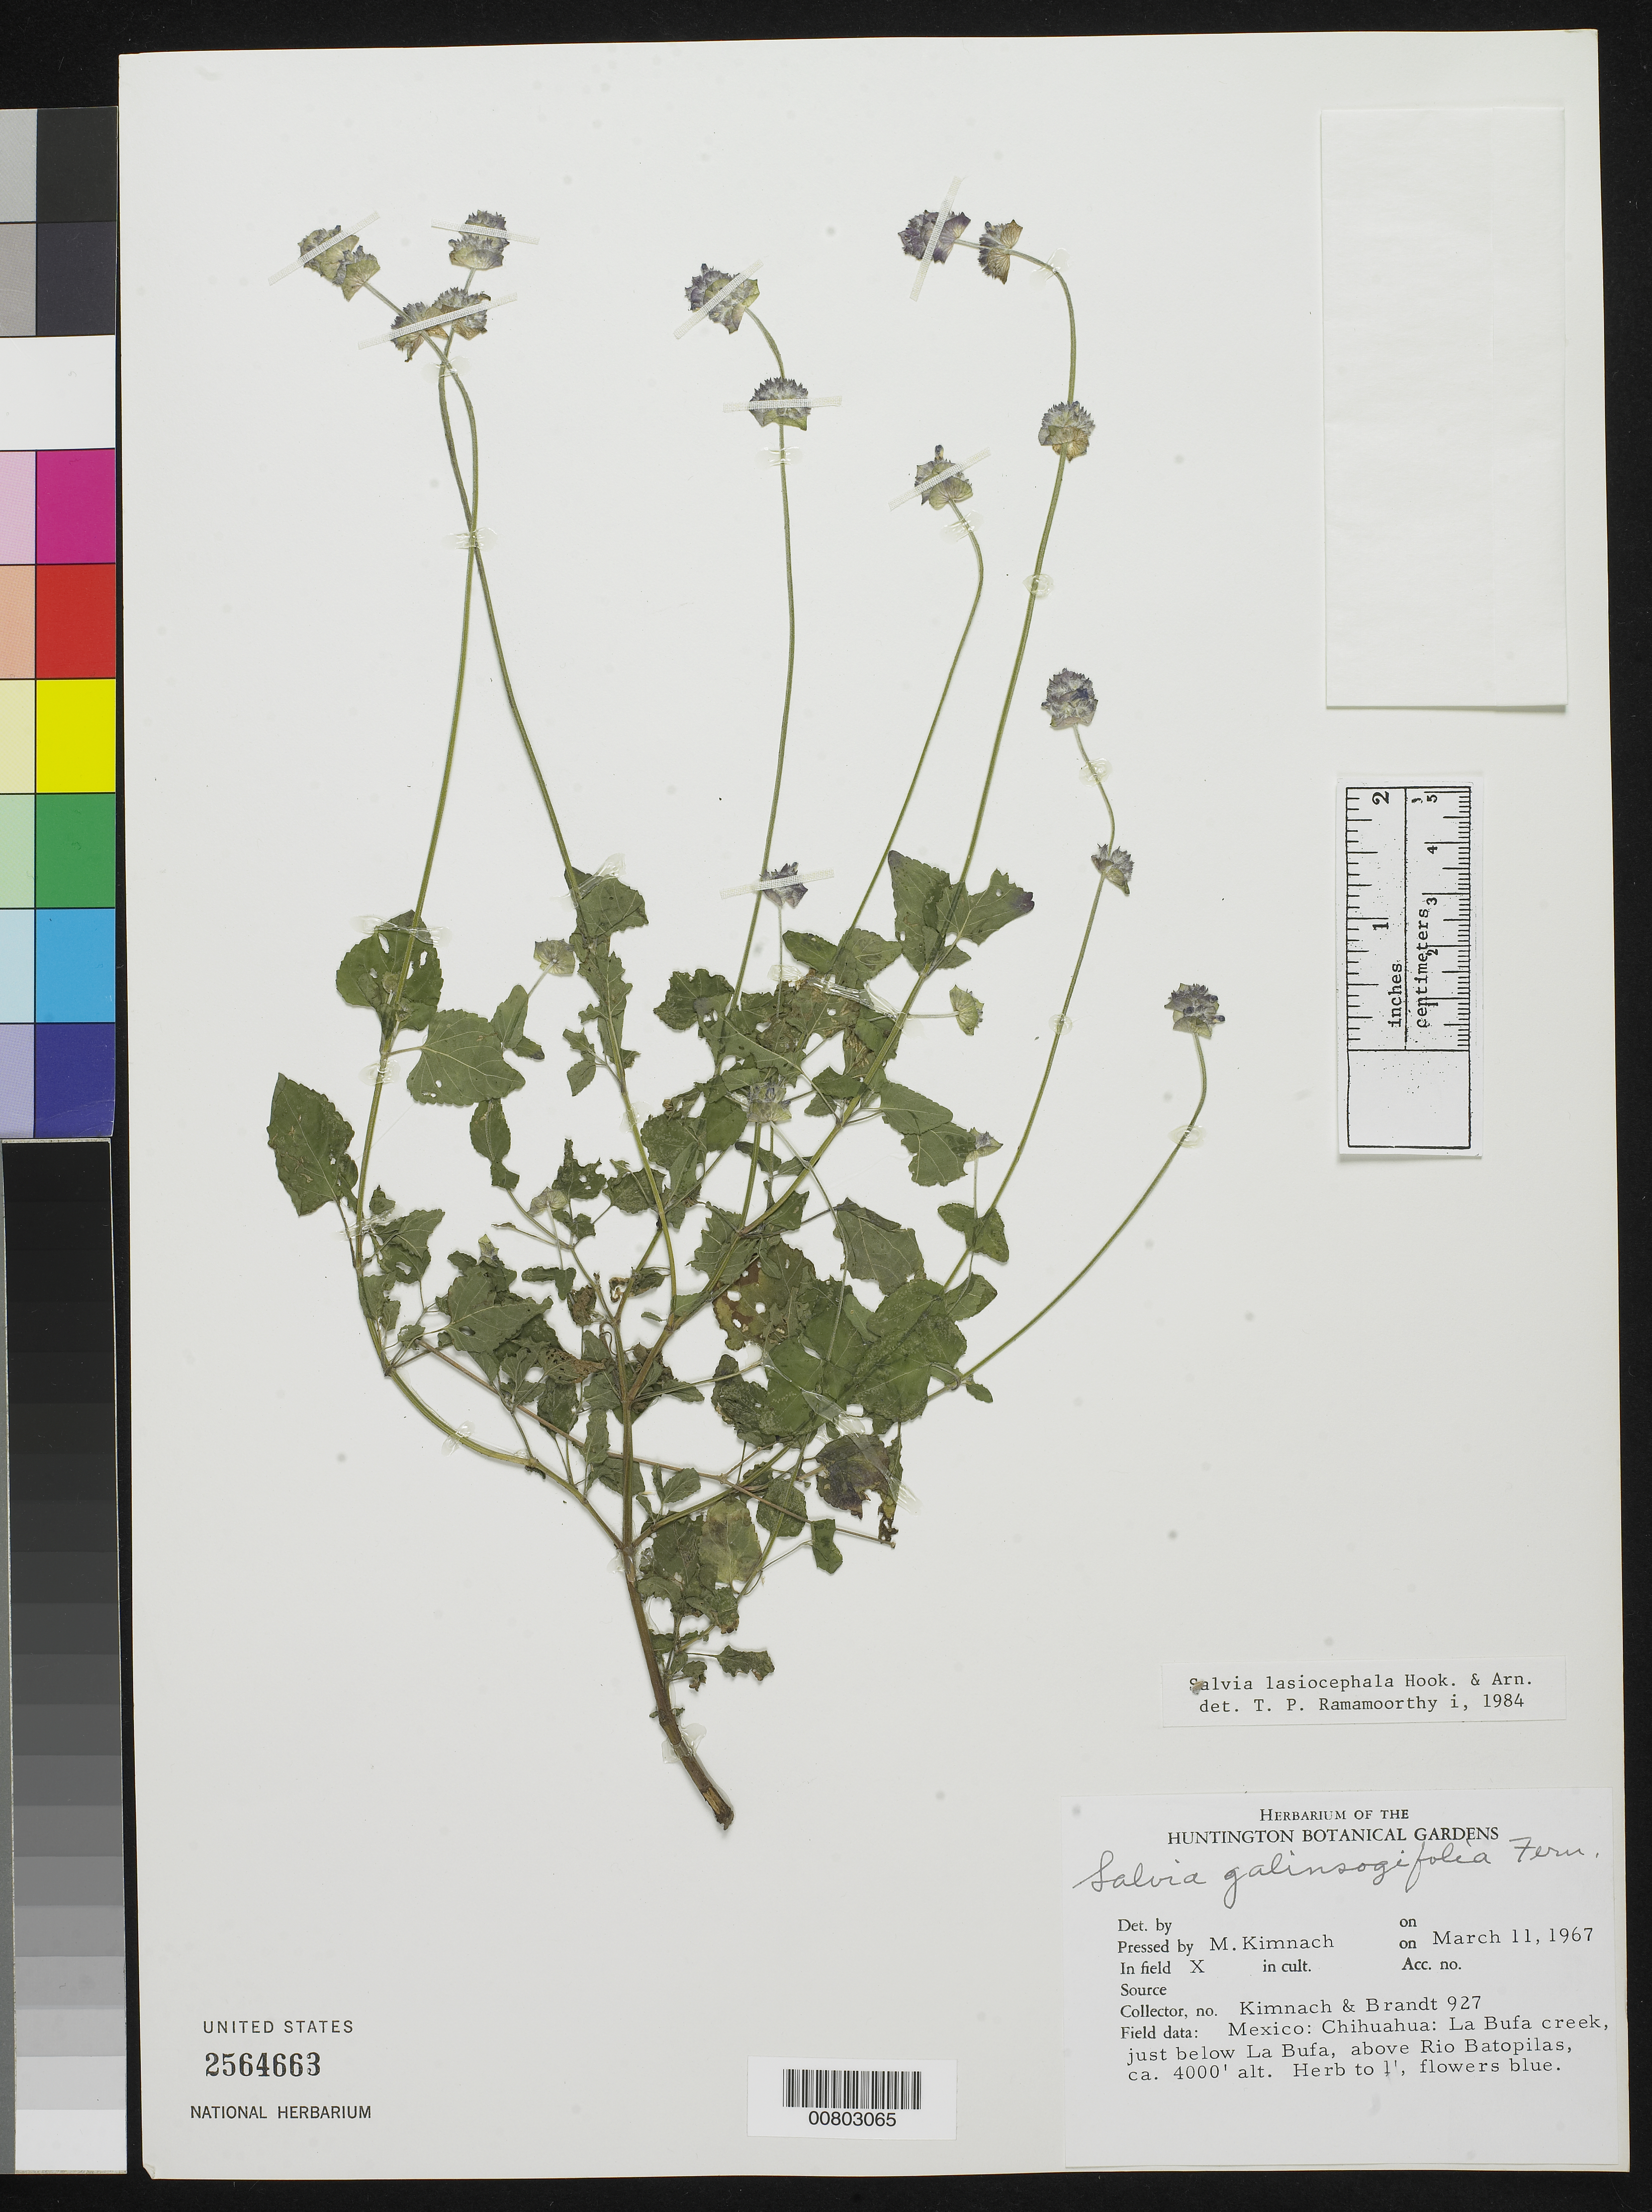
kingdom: Plantae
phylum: Tracheophyta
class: Magnoliopsida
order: Lamiales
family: Lamiaceae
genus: Salvia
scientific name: Salvia lasiocephala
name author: Hook. & Arn.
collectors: M. W. Kimnach & -. Brandt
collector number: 927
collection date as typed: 11 Mar 1967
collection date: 1967-03-11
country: Mexico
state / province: Chihuahua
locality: La Bufa Creek, just below La Bufa, above Rio Batopilas.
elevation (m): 1219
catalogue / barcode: US 2564663